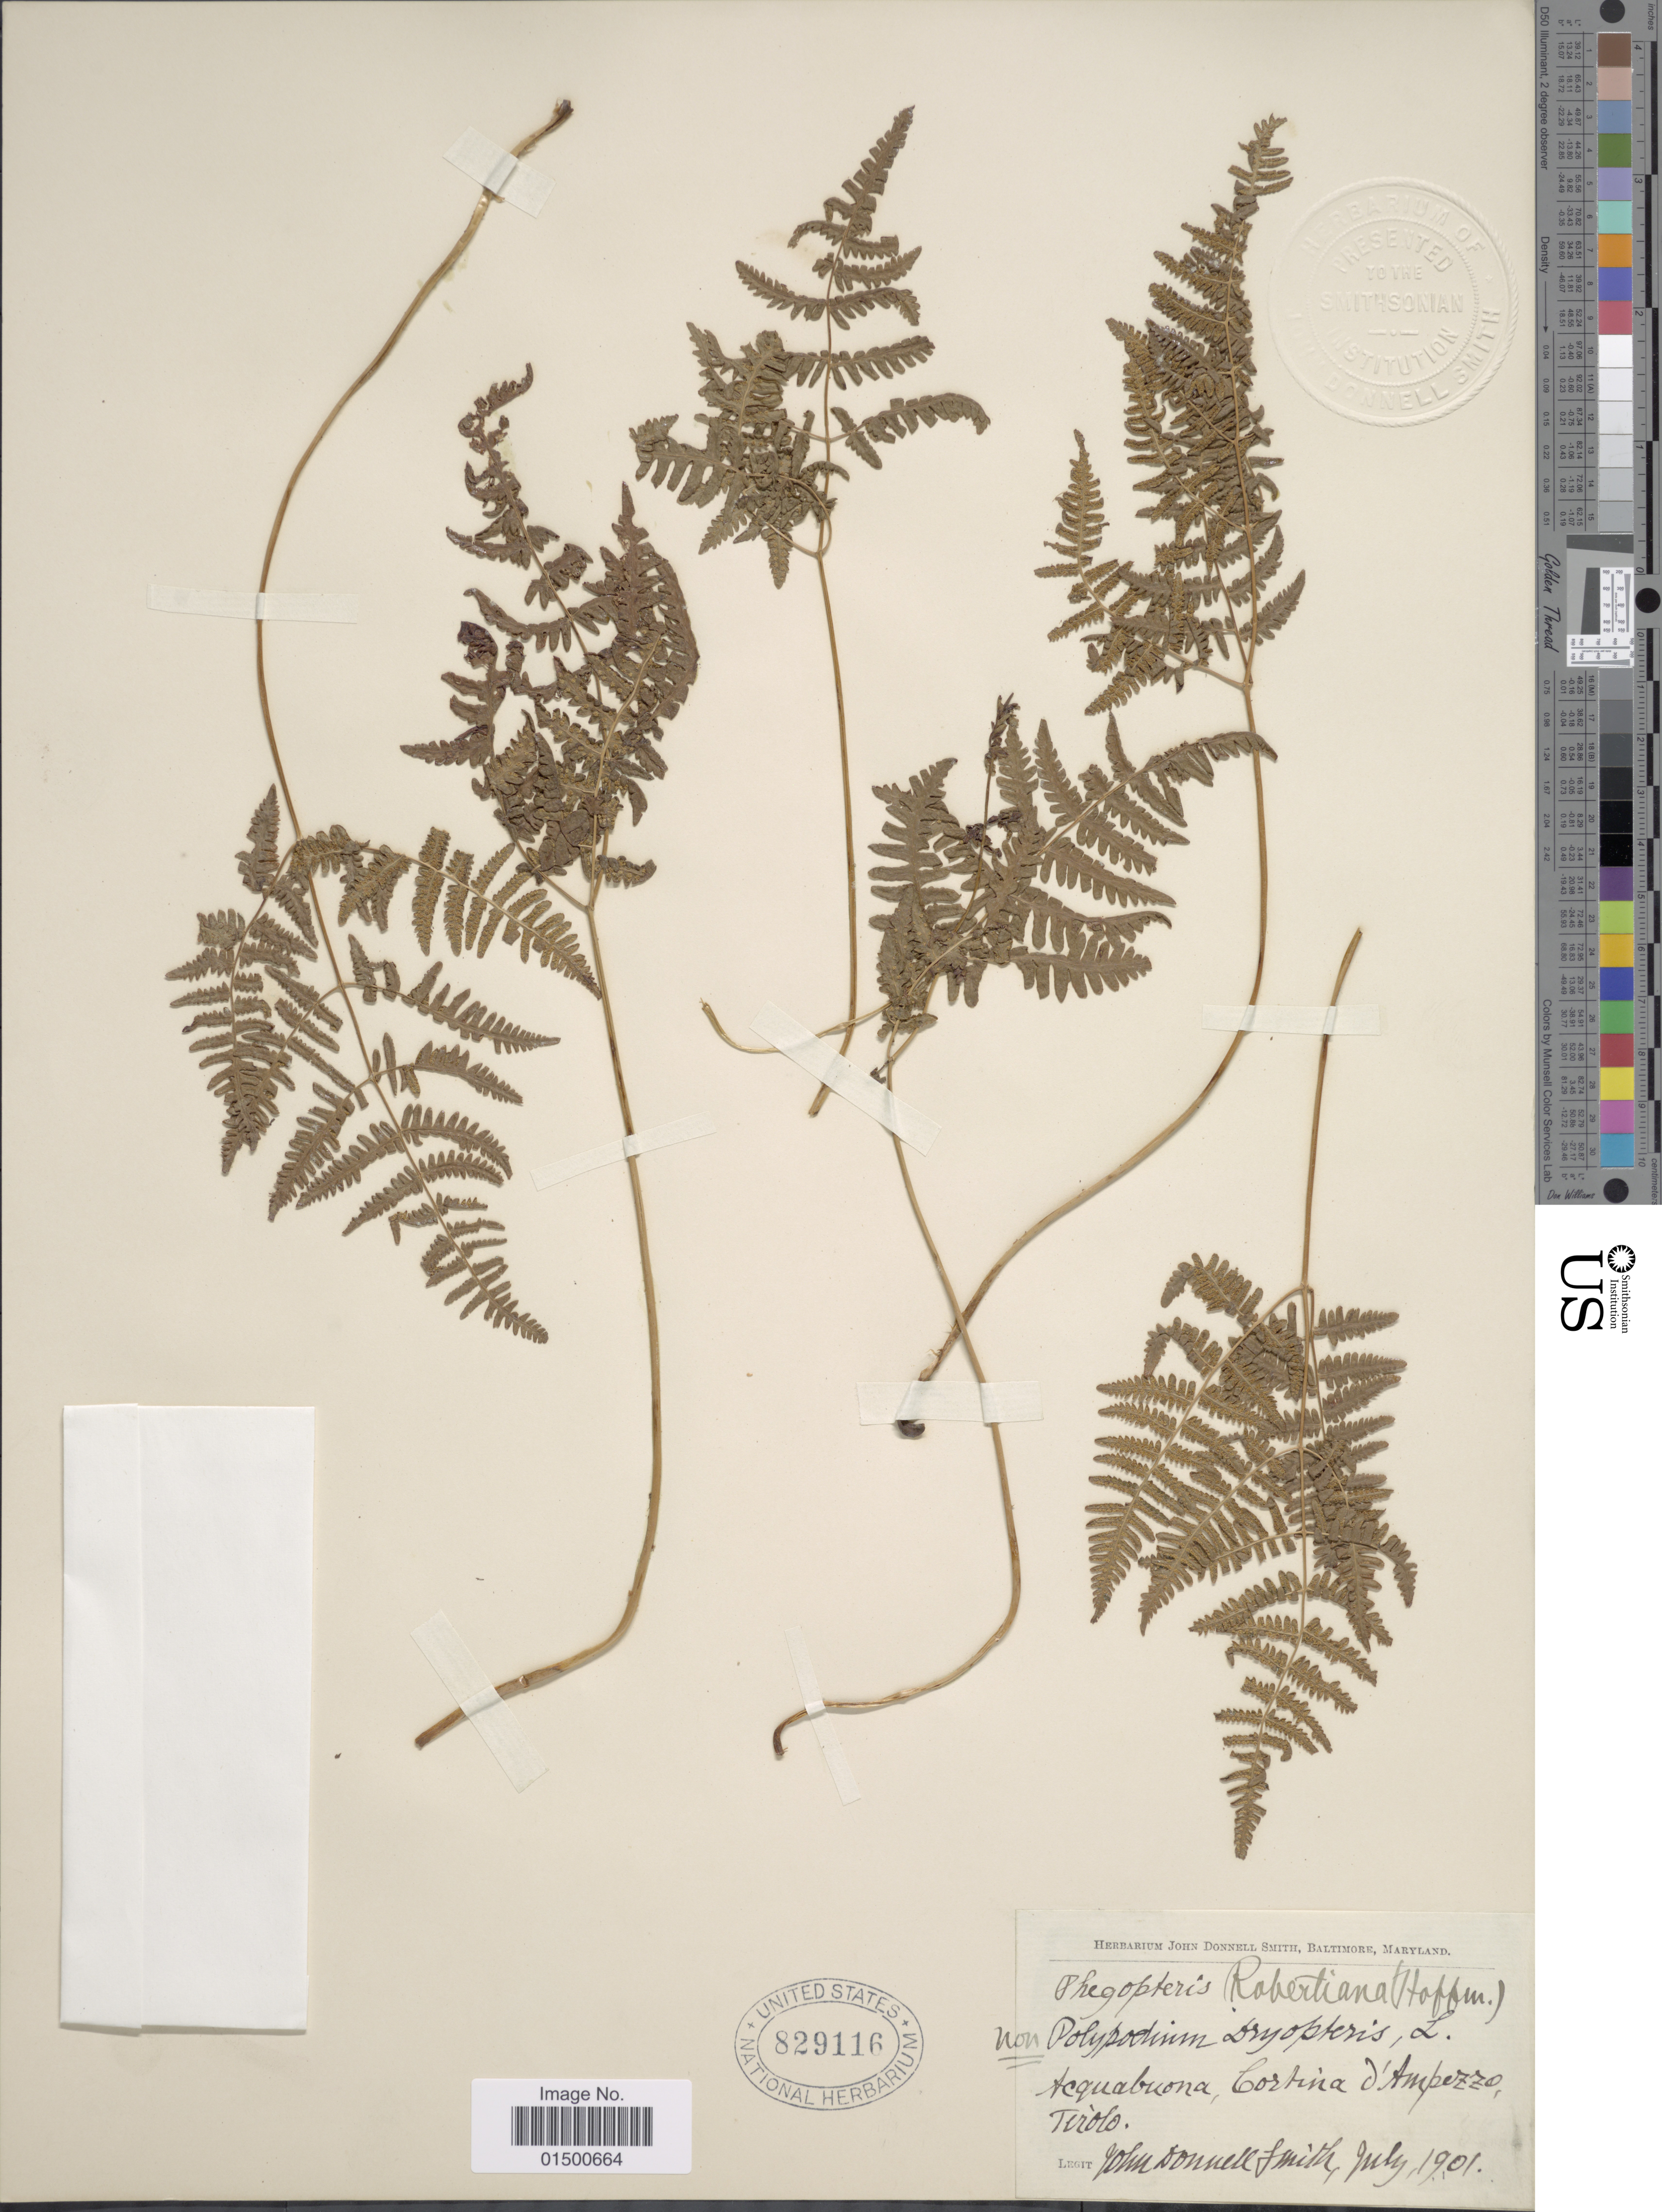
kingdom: Plantae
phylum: Tracheophyta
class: Polypodiopsida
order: Polypodiales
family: Cystopteridaceae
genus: Gymnocarpium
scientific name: Gymnocarpium disjunctum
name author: (Rupr.) Ching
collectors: J. Donnell Smith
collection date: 1901-07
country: Italy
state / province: Veneto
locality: Acquabuona, Cortina d'Ampezzo, Teroolo [interpreted]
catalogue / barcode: US 829116